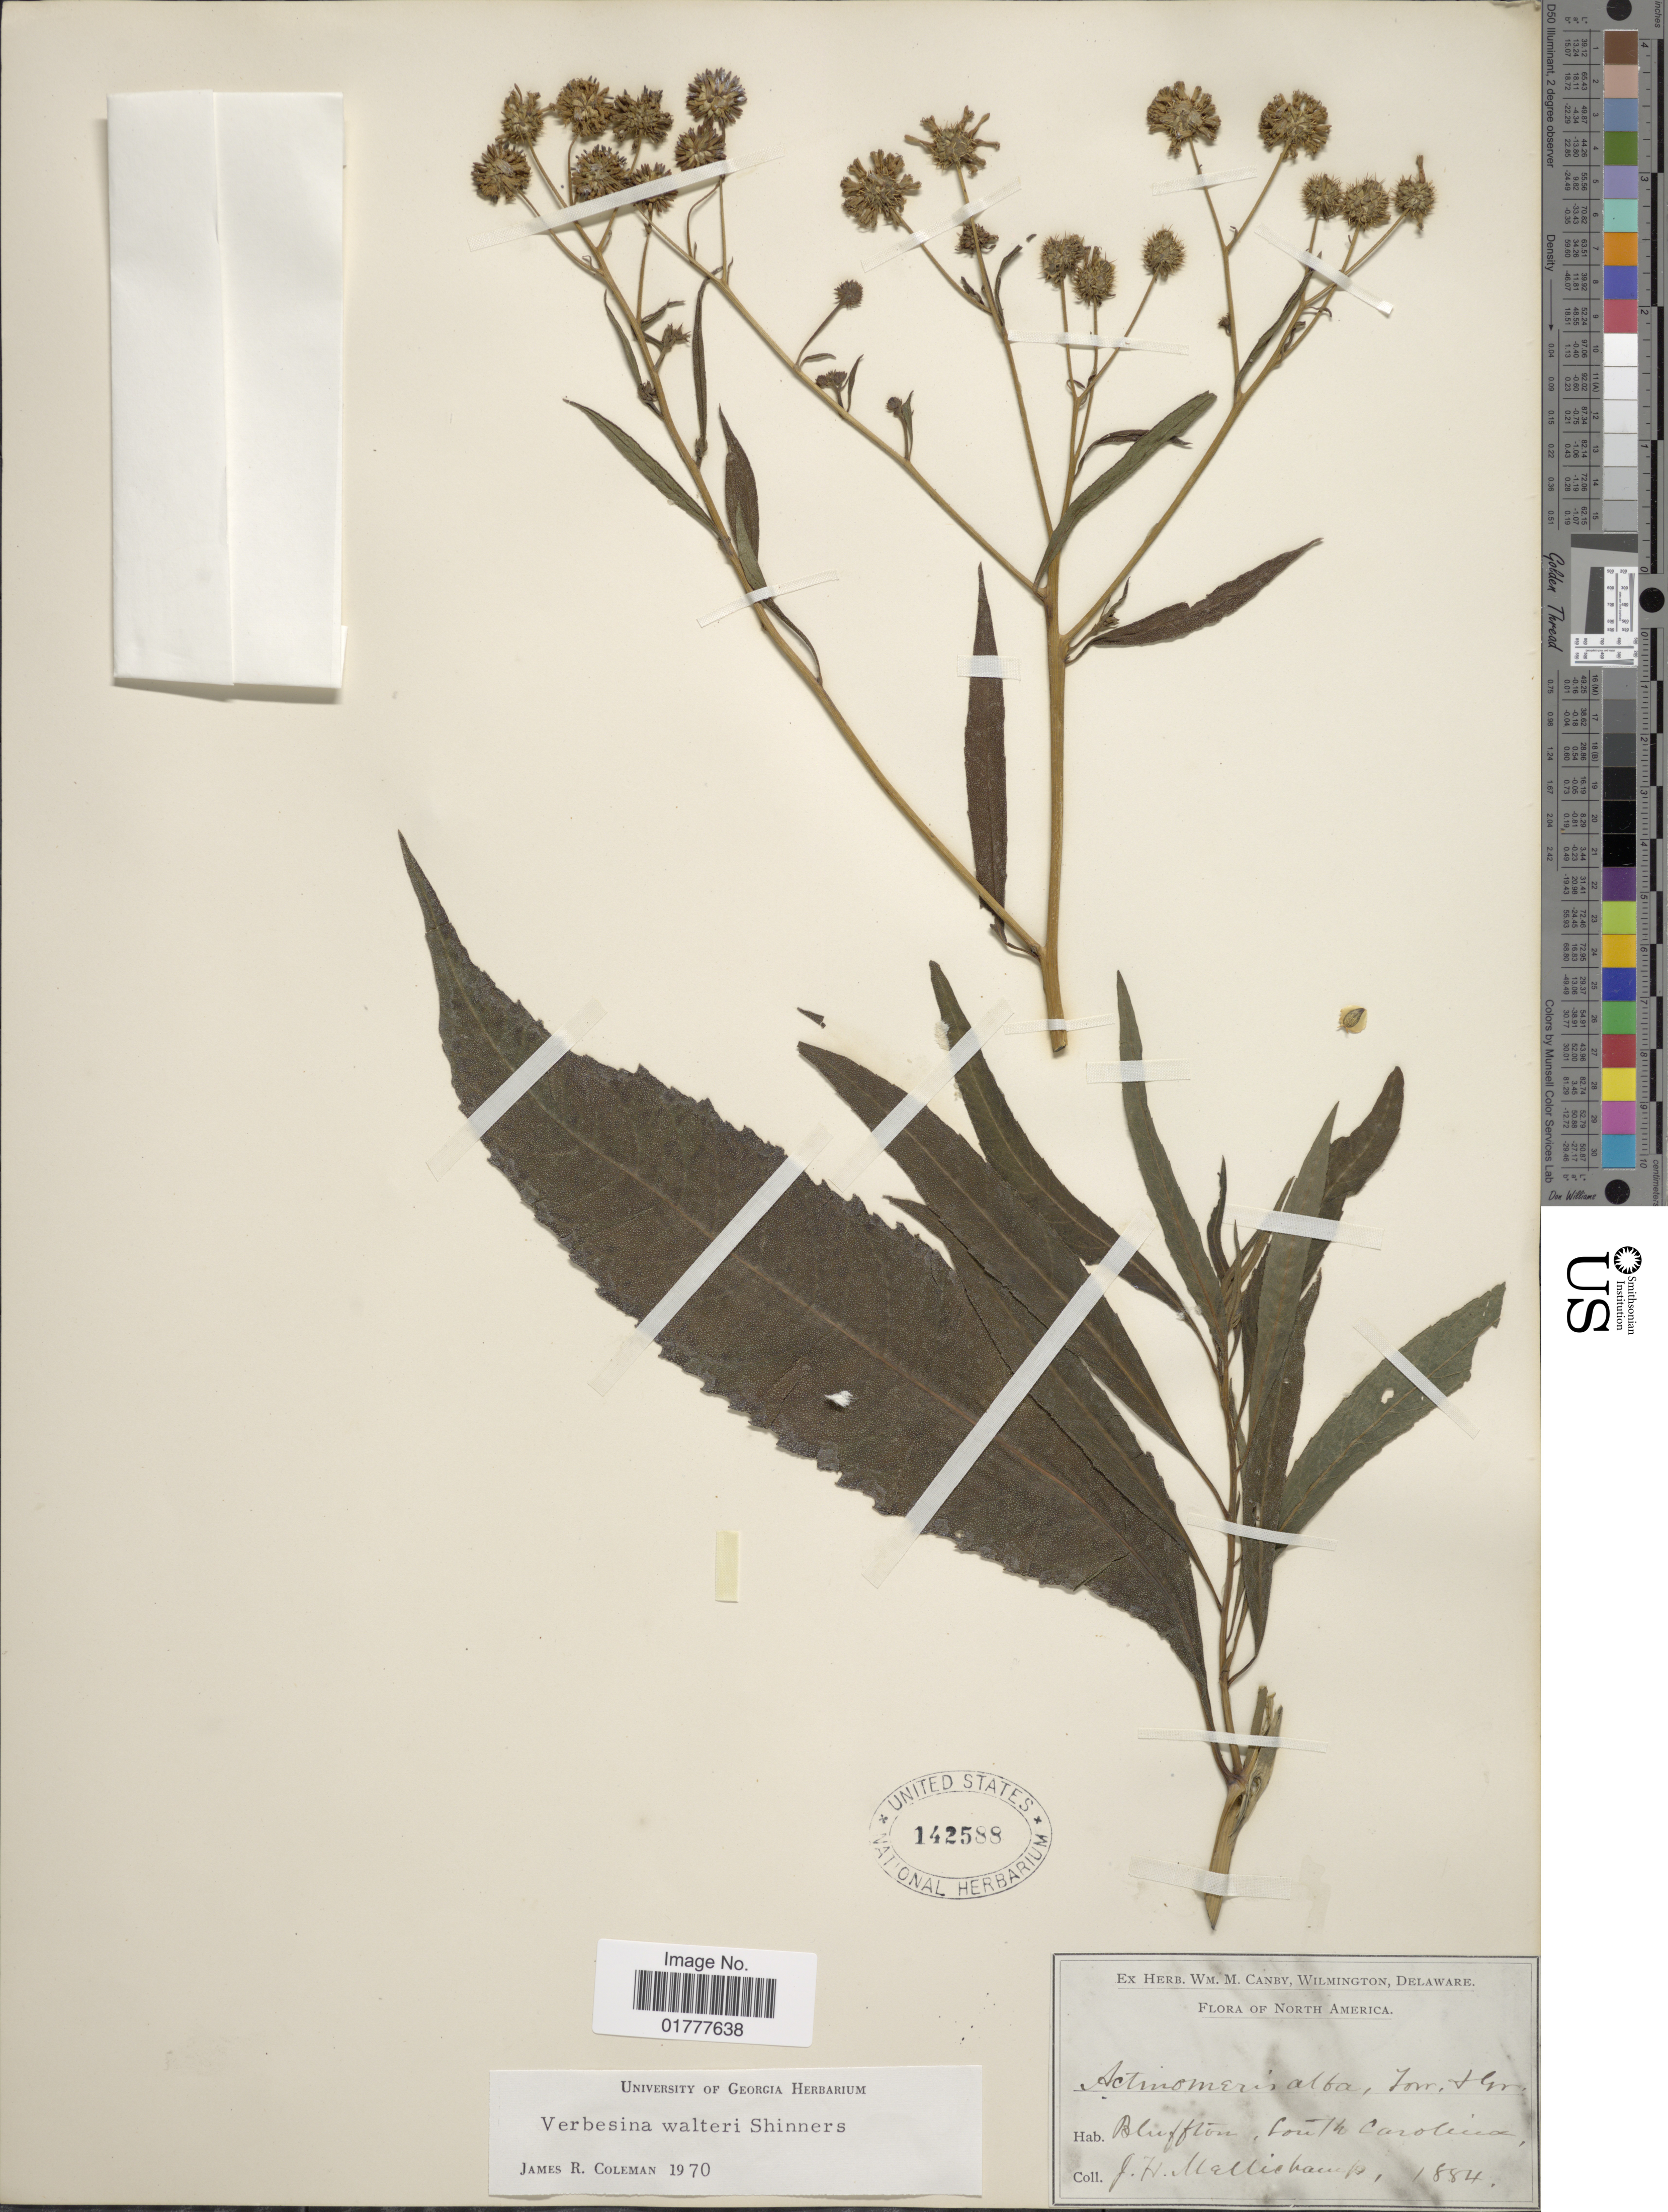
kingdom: Plantae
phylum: Tracheophyta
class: Magnoliopsida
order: Asterales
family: Asteraceae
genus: Actinomeris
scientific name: Actinomeris paniculata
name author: Small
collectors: J. H. Mellichamp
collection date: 1884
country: United States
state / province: South Carolina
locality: Bluffton, South Carolina.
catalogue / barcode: US 142588